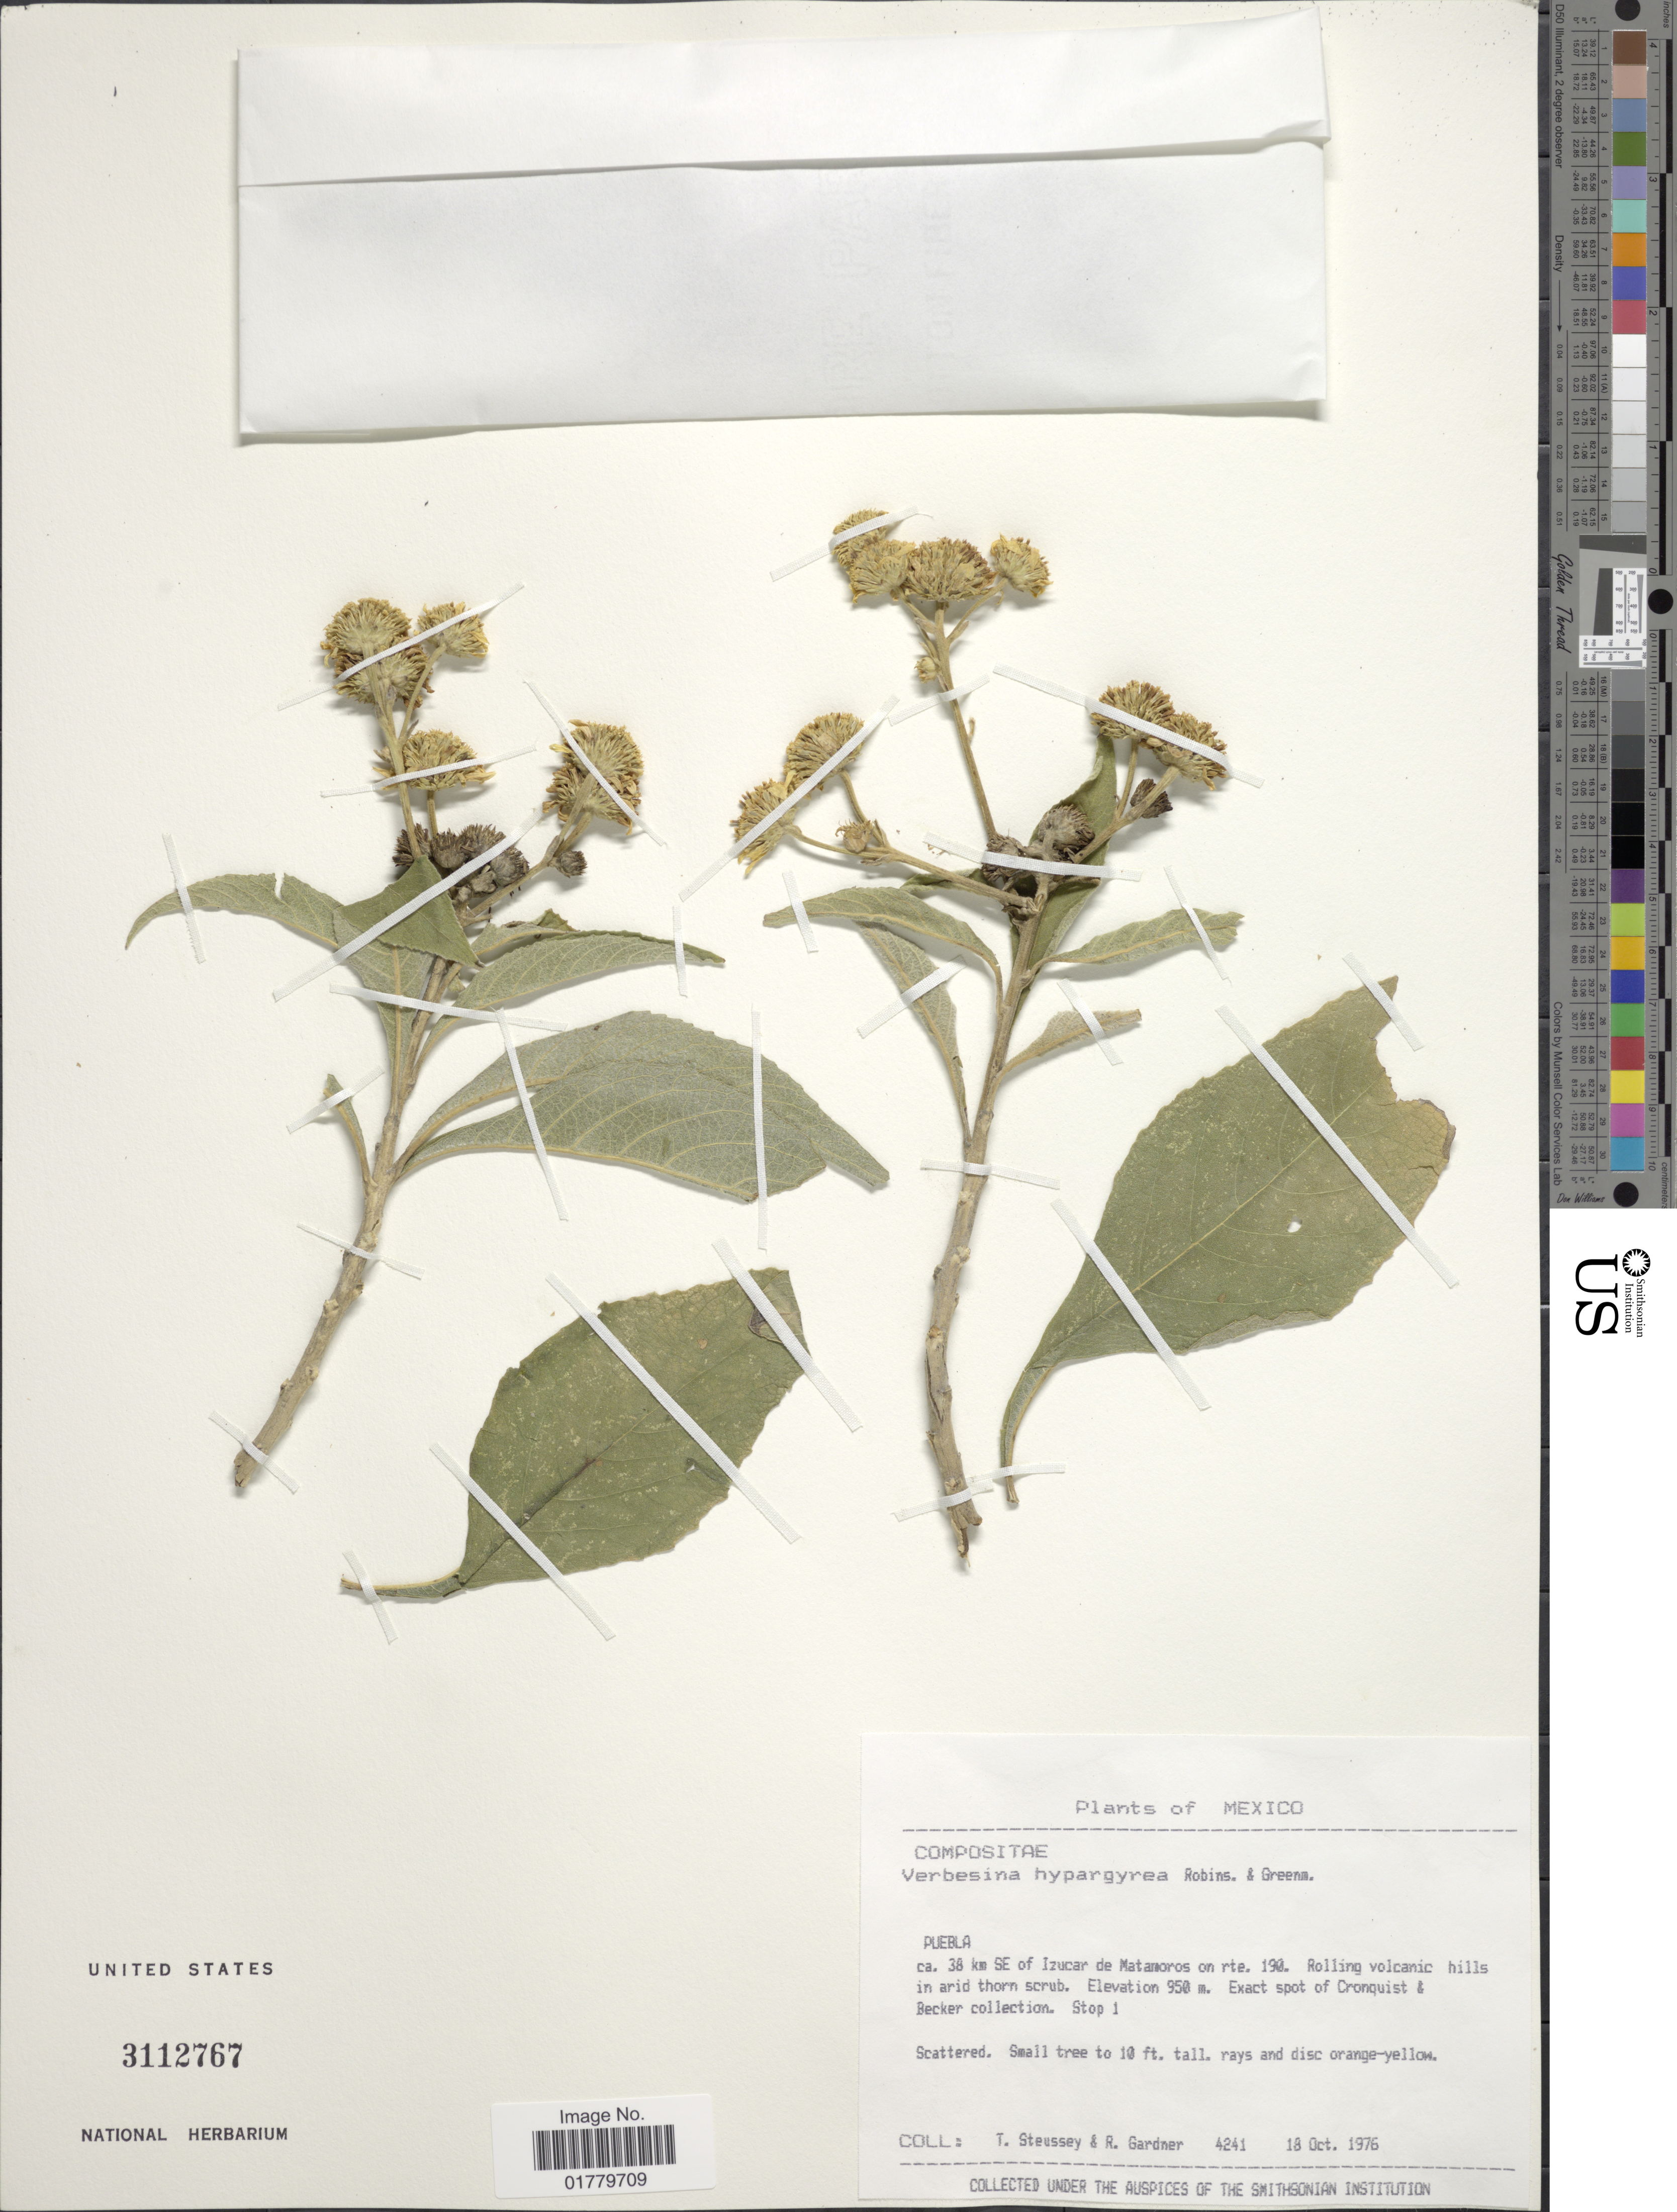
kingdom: Plantae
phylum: Tracheophyta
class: Magnoliopsida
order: Asterales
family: Asteraceae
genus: Verbesina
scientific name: Verbesina hypargyrea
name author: B.L. Rob. & Greenm.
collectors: T. Steussy & R. C. Gardner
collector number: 4241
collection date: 1976-10-18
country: Mexico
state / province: Puebla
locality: Puebla, ca. 38 km SE of Izucar de Matamoros on rte. 190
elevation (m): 950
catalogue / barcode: US 3112767